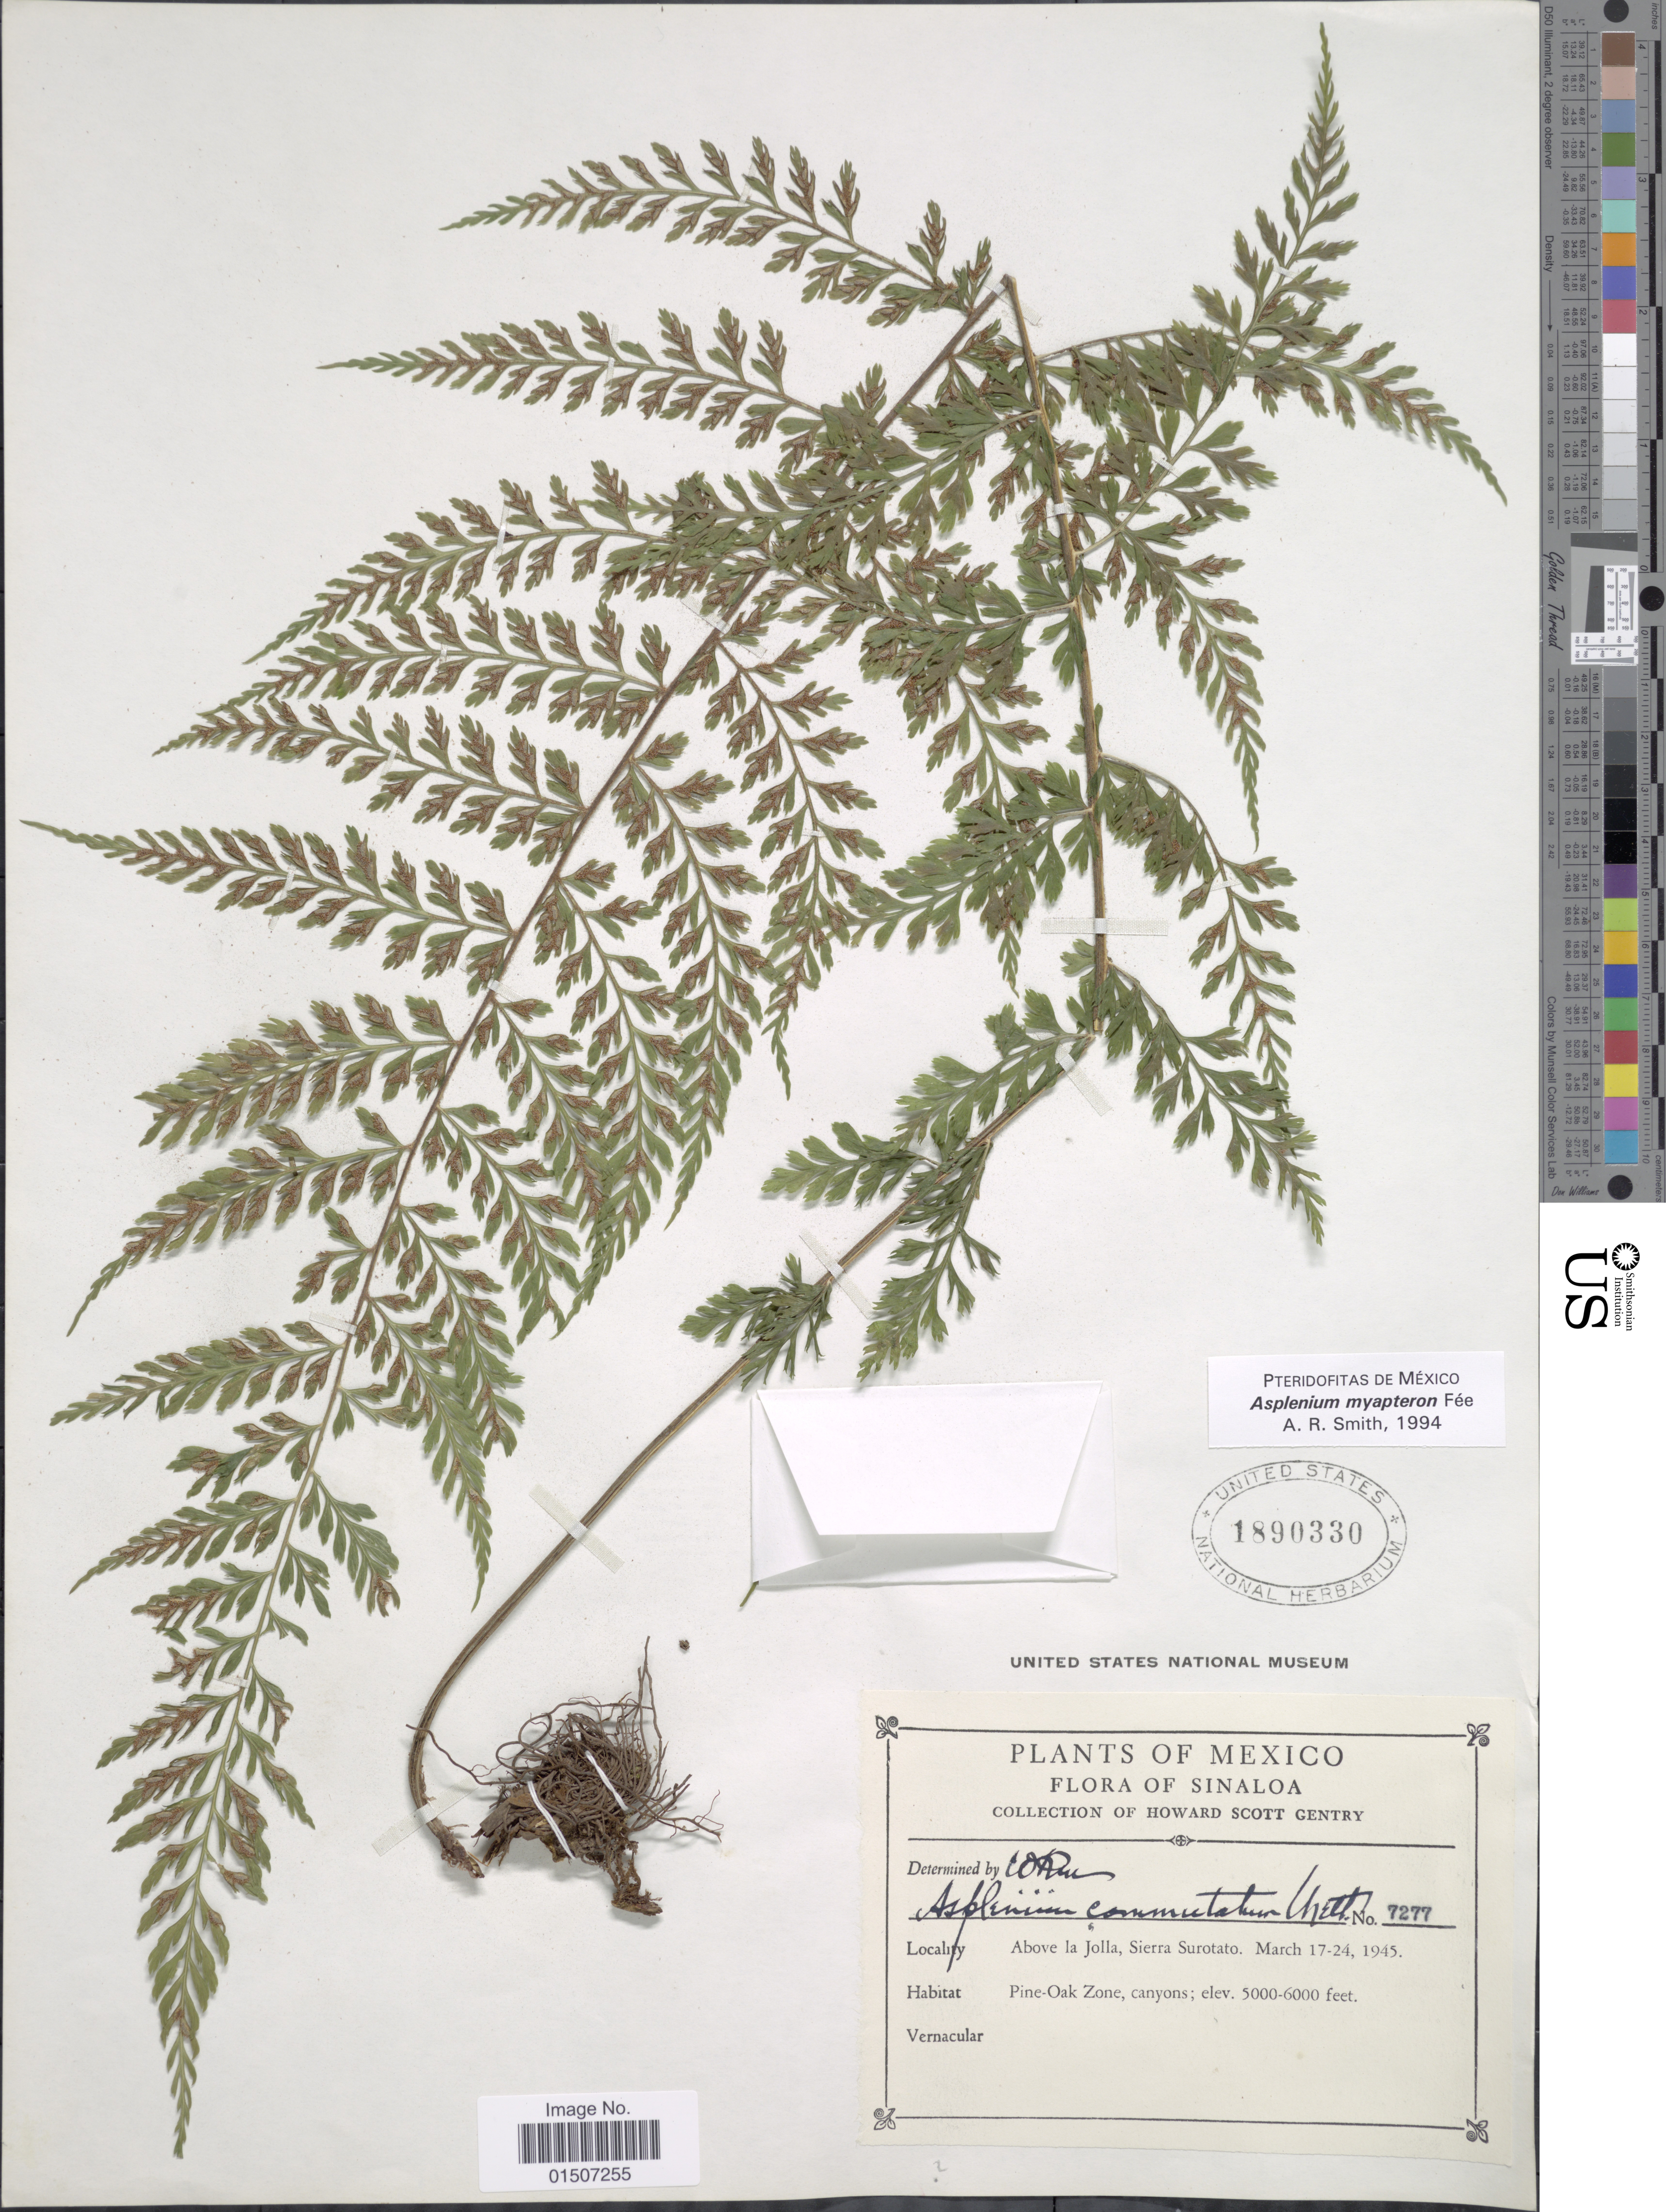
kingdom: Plantae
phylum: Tracheophyta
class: Polypodiopsida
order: Polypodiales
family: Aspleniaceae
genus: Asplenium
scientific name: Asplenium myapteron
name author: Fée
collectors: H. S. Gentry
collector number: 7277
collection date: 1945-03-17/1945-03-24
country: Mexico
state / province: Sinaloa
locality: Above la Jolla, Siera Surotato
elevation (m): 1524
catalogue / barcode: US 1890330